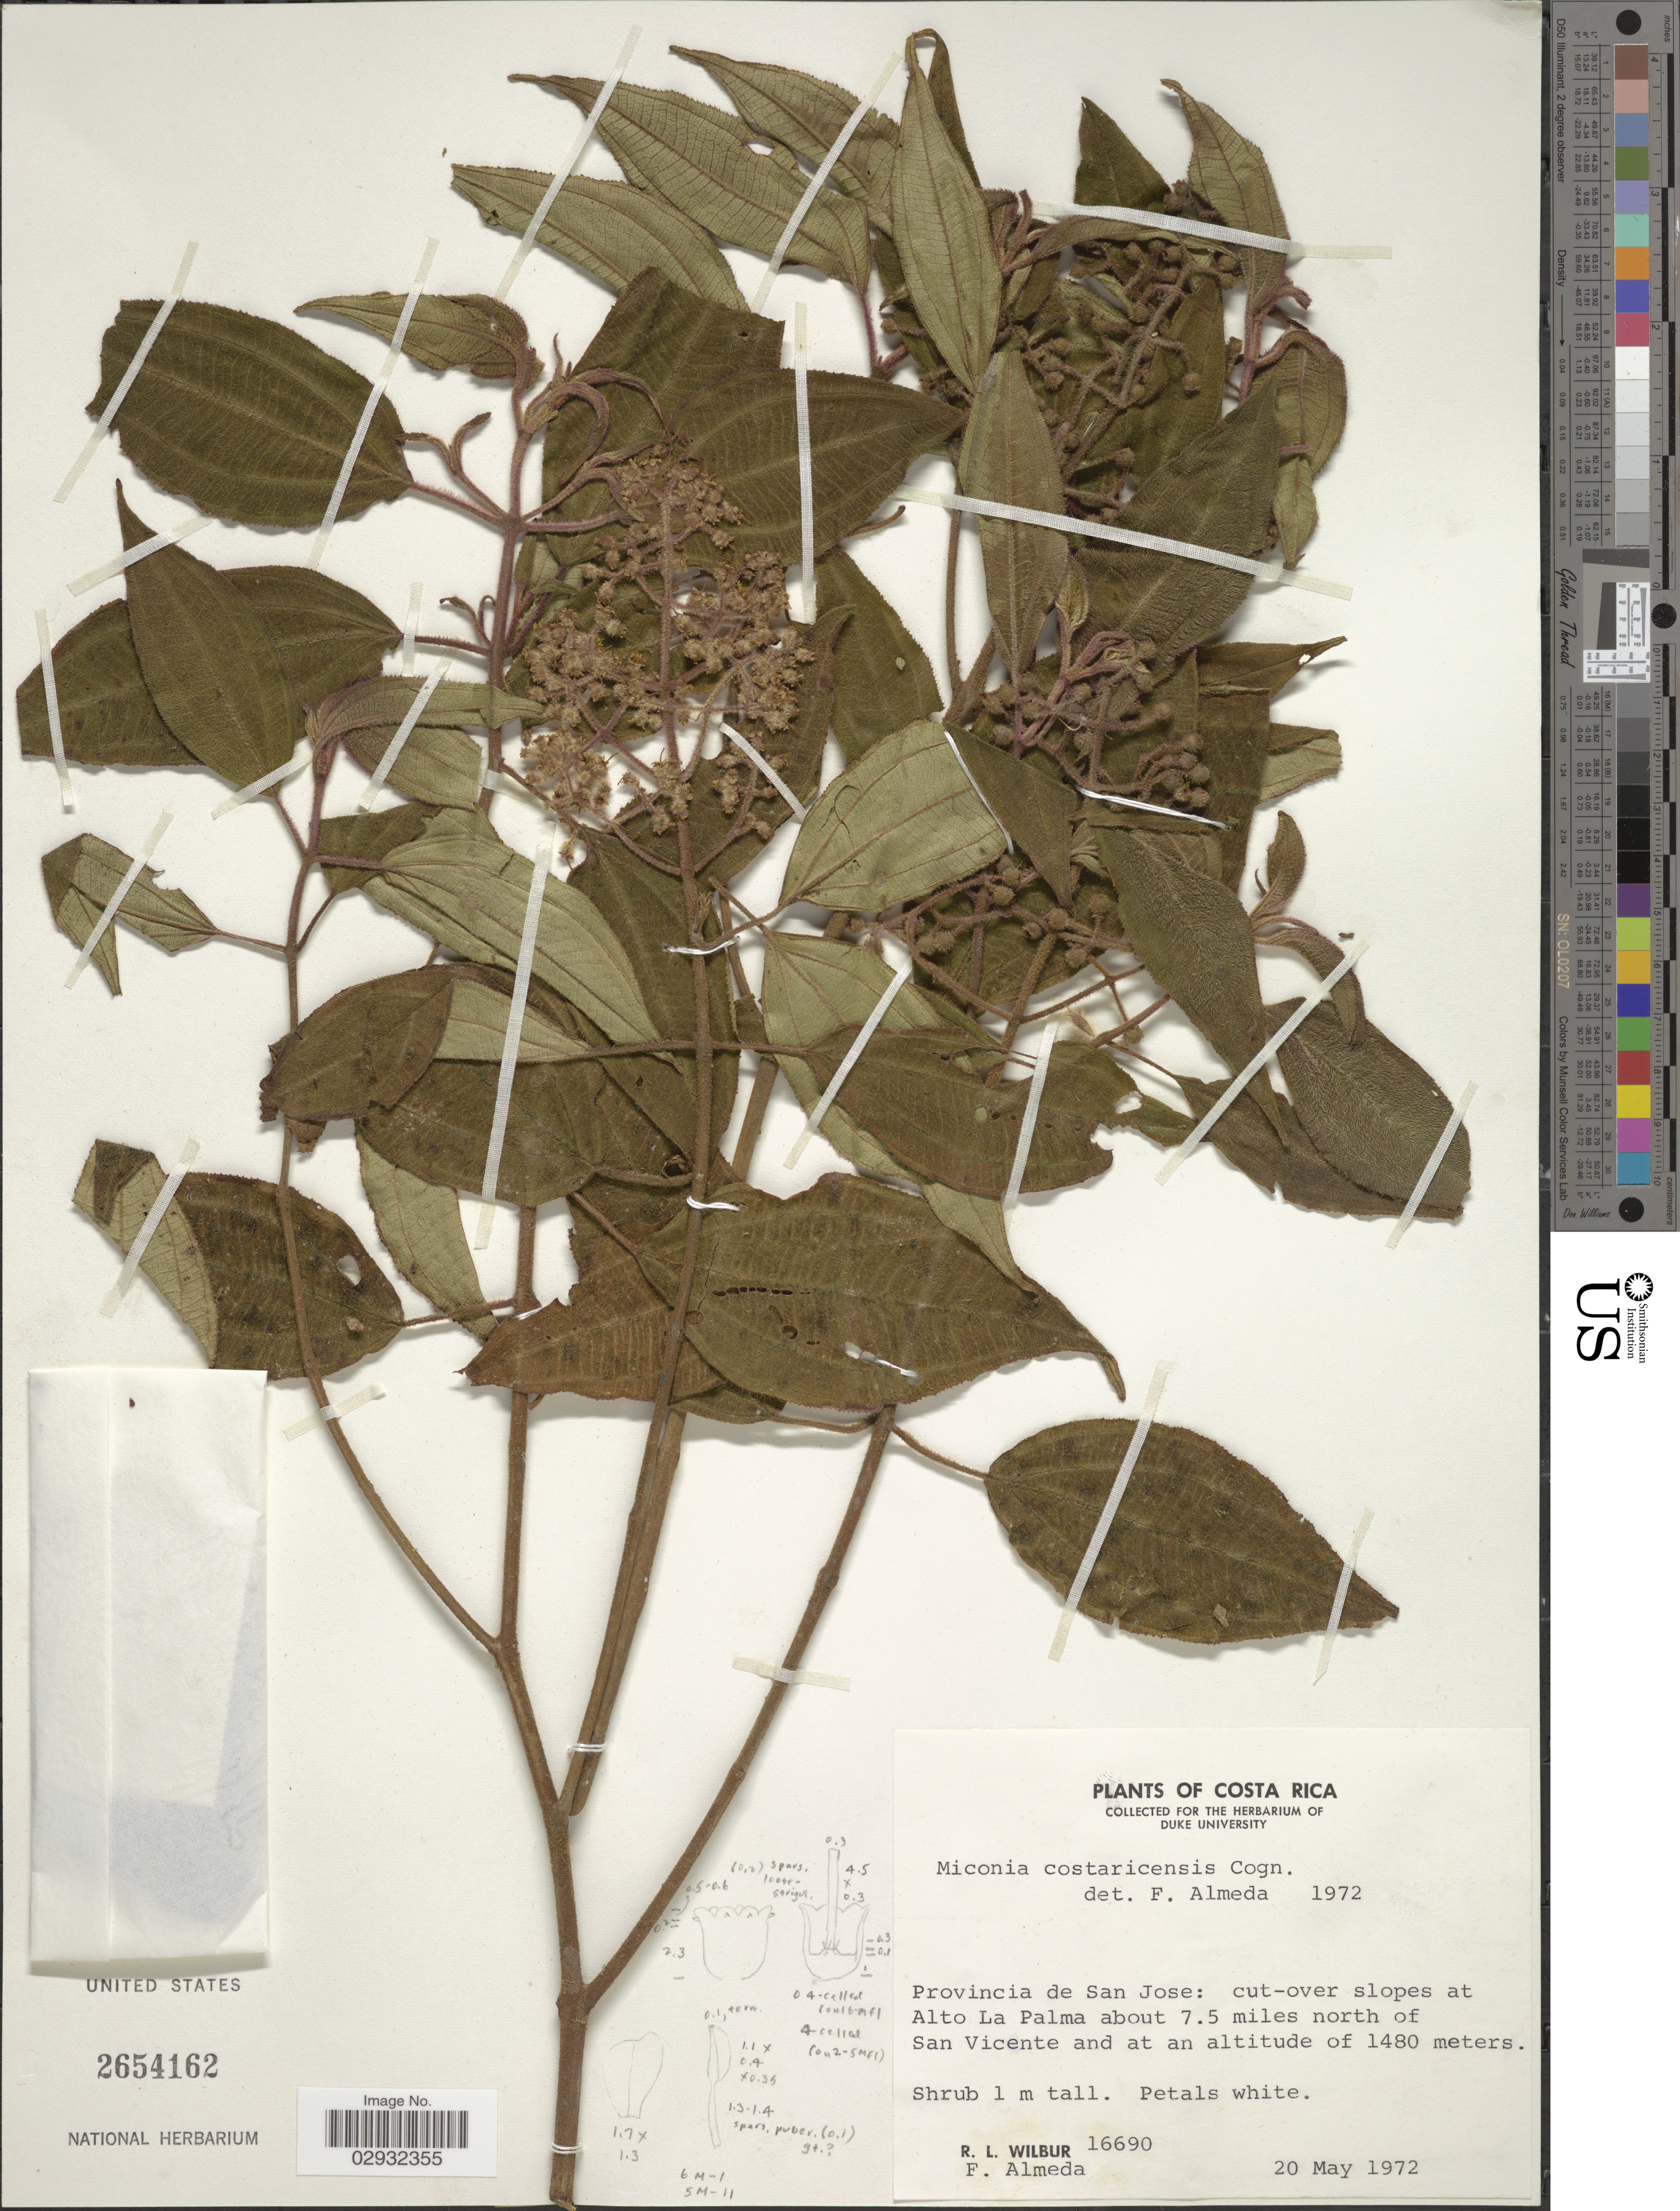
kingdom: Plantae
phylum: Tracheophyta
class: Magnoliopsida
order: Myrtales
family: Melastomataceae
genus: Miconia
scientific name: Miconia costaricensis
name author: Cogn.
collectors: R. L. Wilbur & F. Almeda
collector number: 16690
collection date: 1972-05-20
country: Costa Rica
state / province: San José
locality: Cut-over slopes at Alto La Palma about 7.5 miles north of San Vicente.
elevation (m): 1480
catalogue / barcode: US 2654162